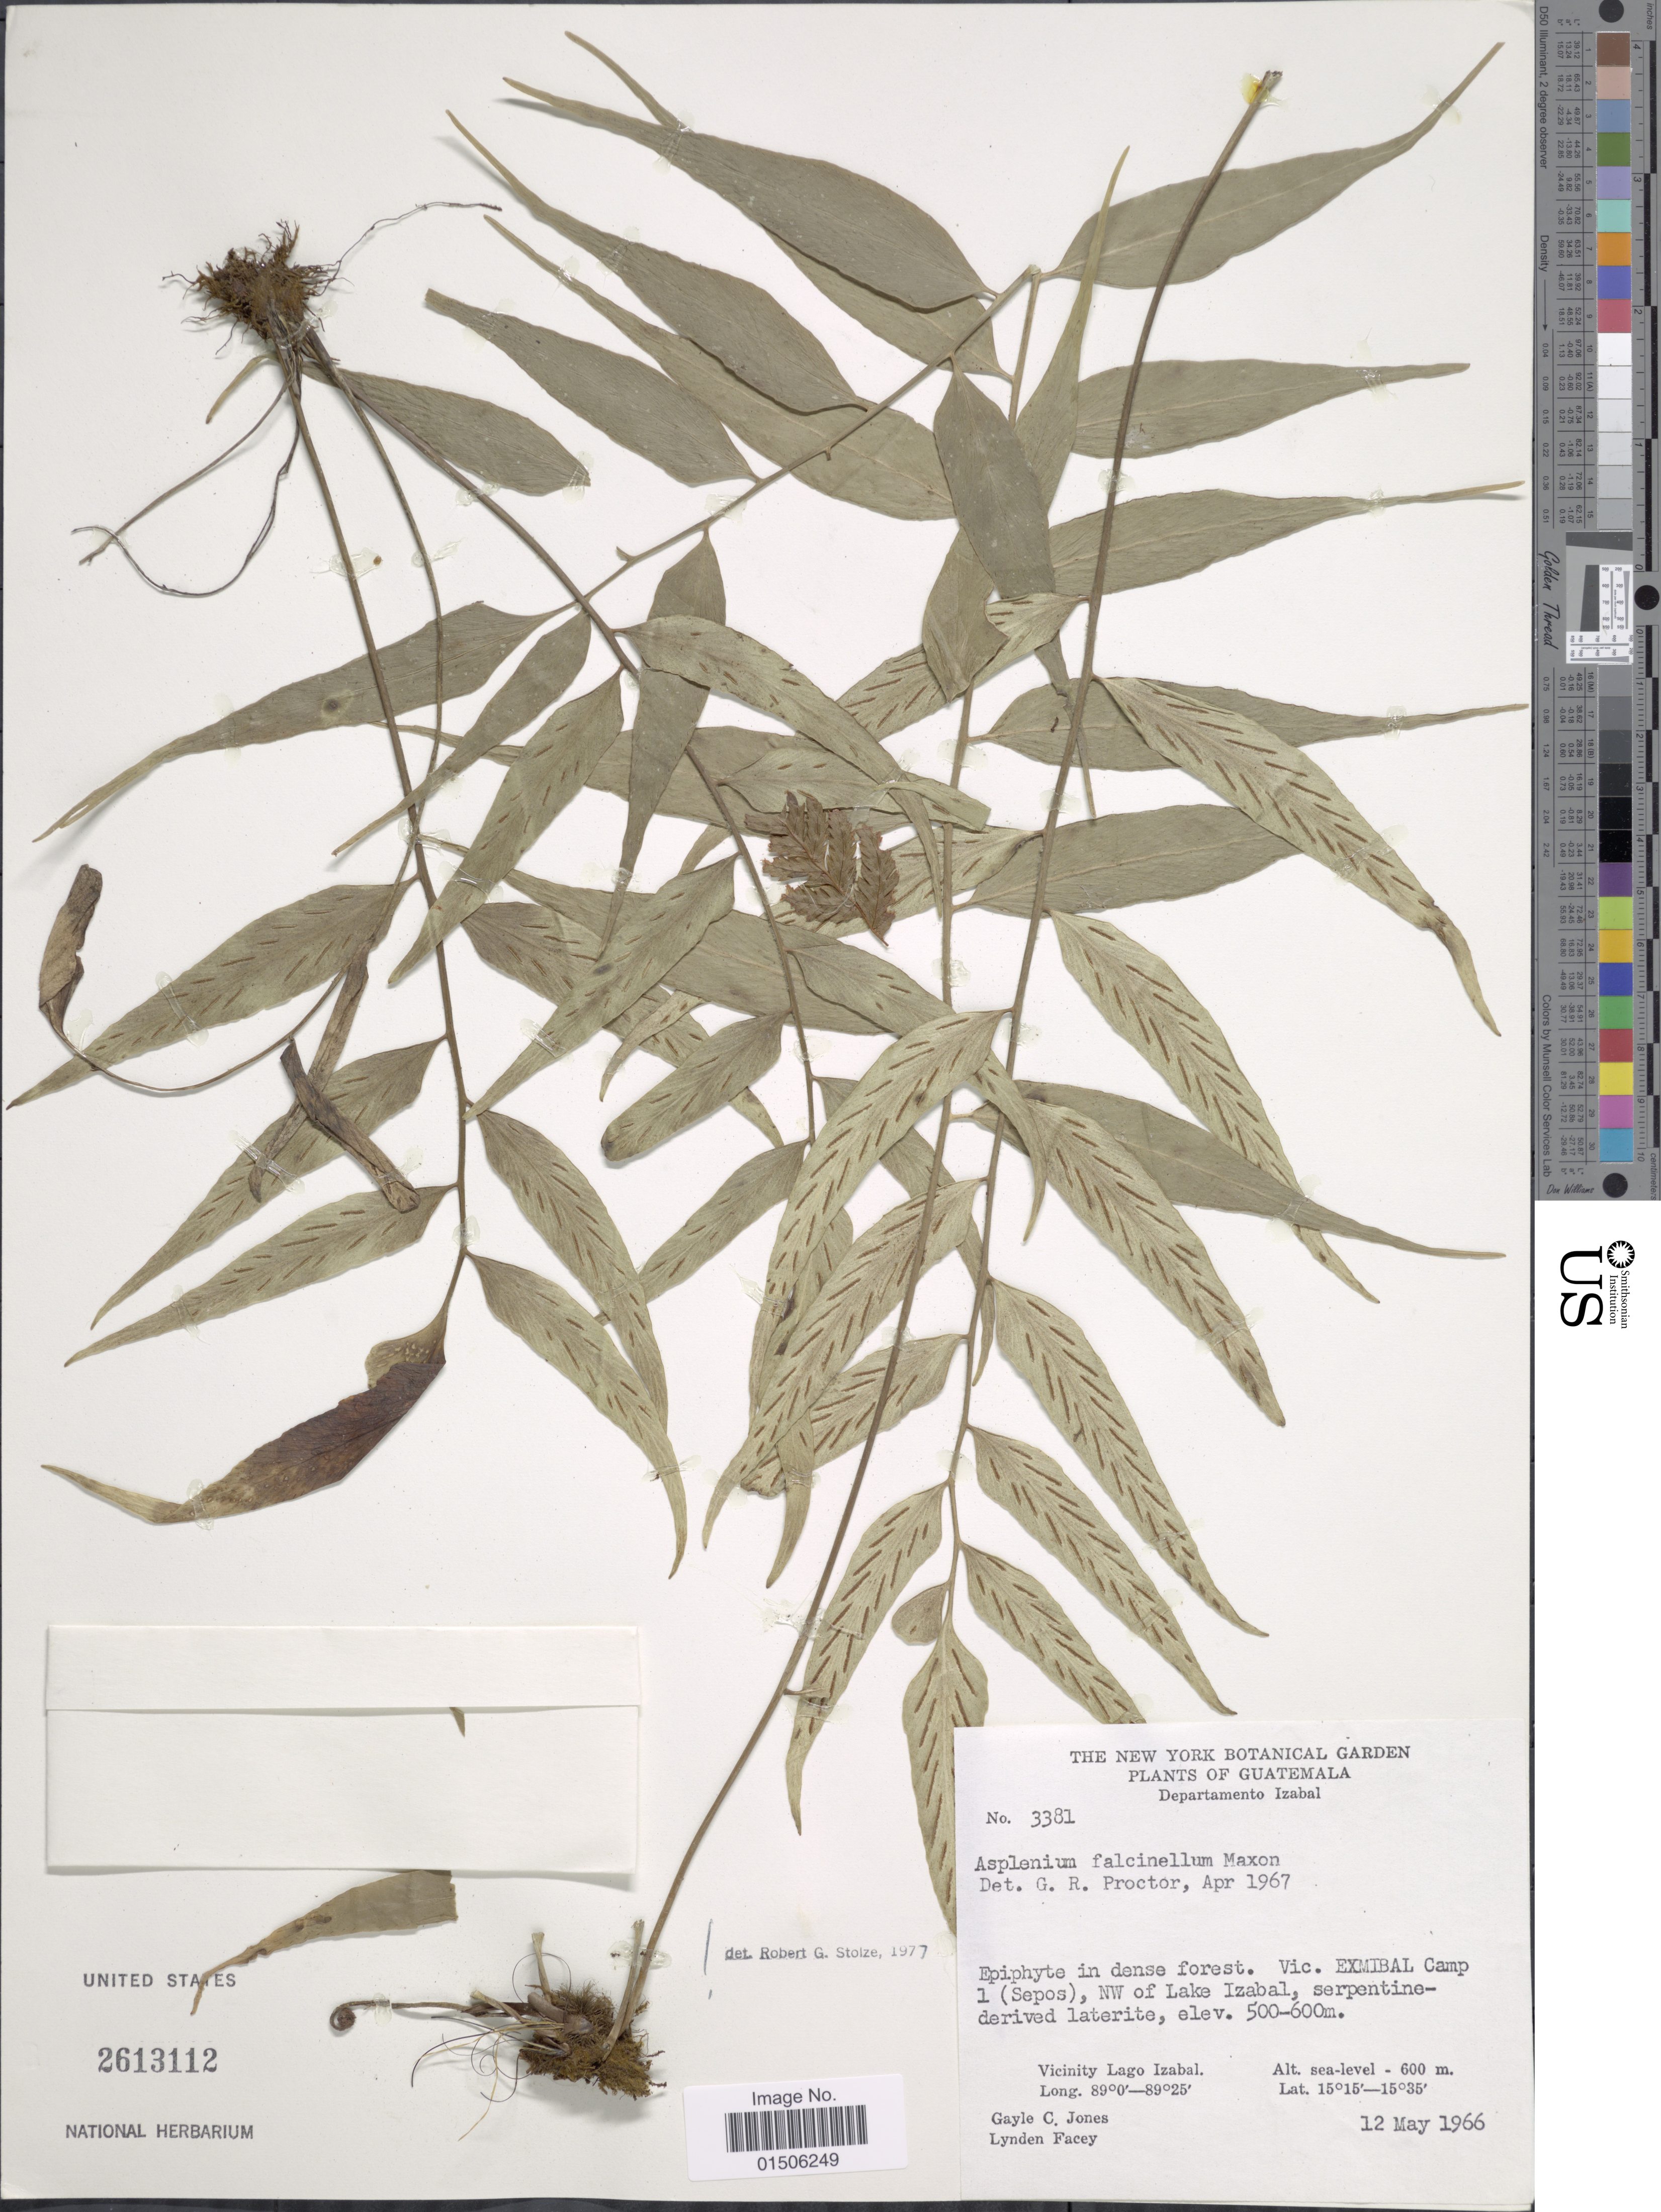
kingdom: Plantae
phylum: Tracheophyta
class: Polypodiopsida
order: Polypodiales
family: Aspleniaceae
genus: Asplenium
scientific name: Asplenium falcinellum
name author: Maxon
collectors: G. C. Jones & L. Facey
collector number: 3381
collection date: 1966-05-12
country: Guatemala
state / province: Izabal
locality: Departamento Izabal, Vic. EXMIBAL Camp 1 (Sepos), NW of Lake Izabal, Vicinity Lago Izabal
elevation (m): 500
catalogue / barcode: US 2613112